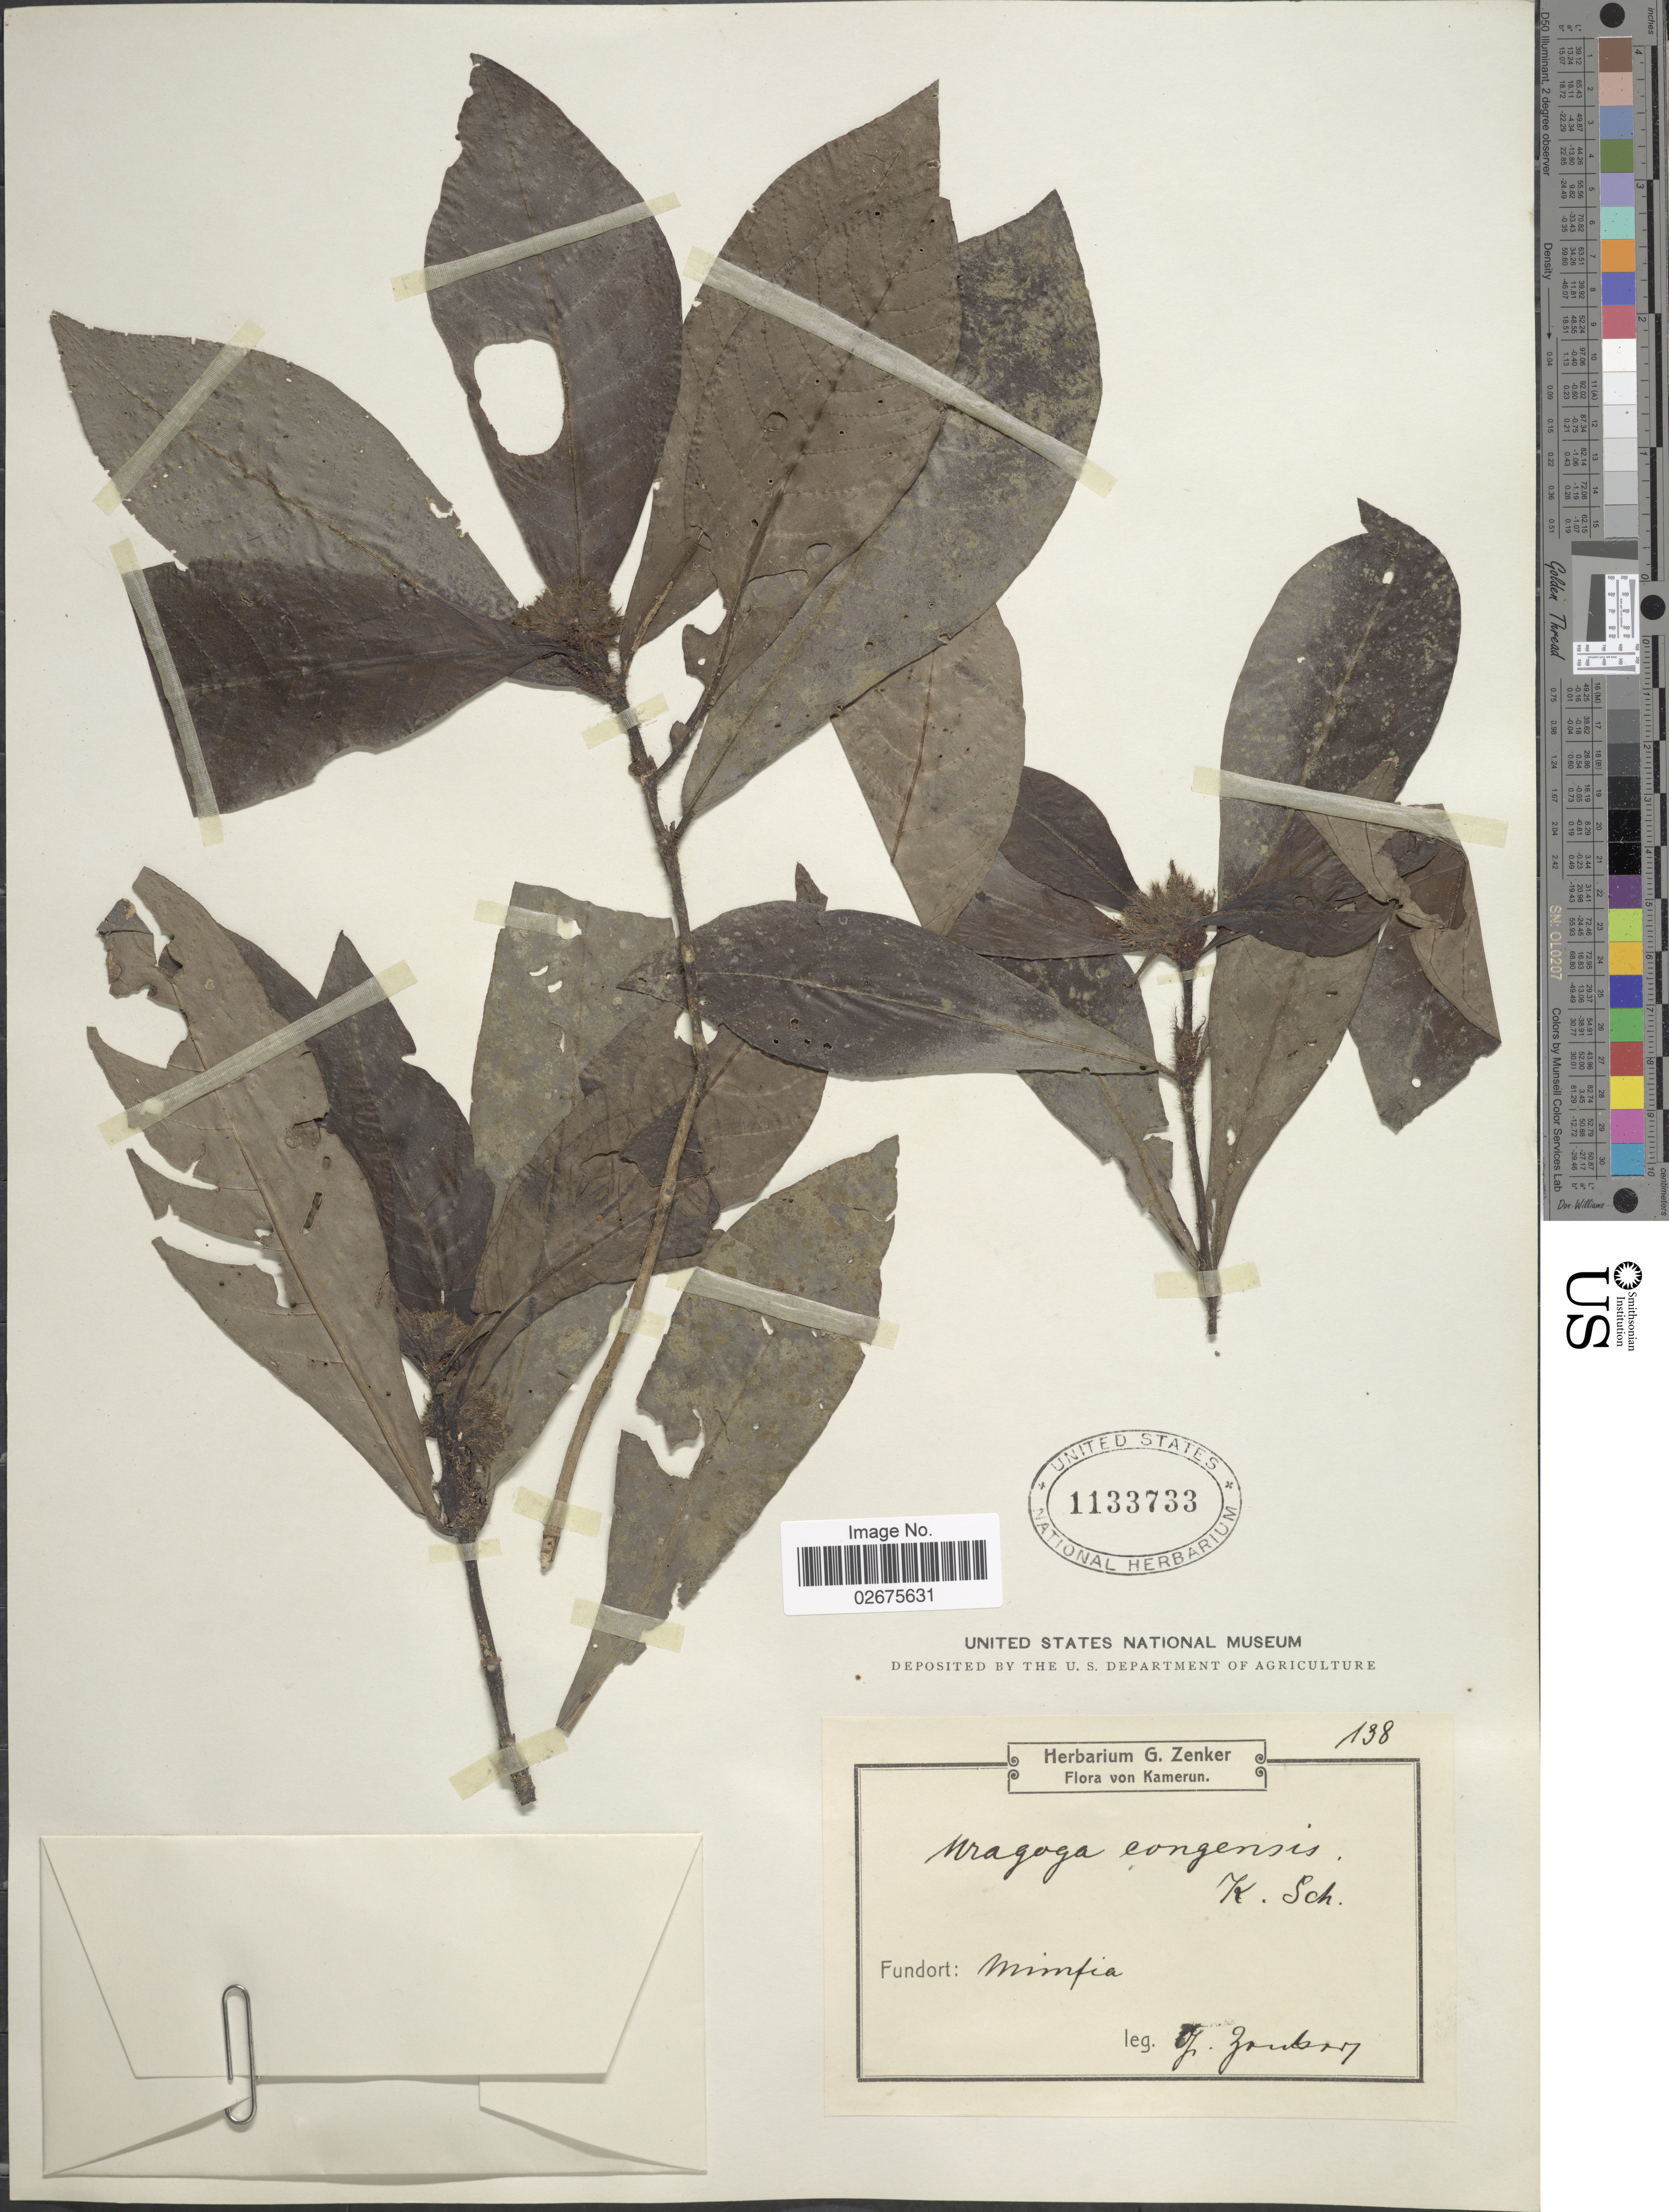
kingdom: Plantae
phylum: Tracheophyta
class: Magnoliopsida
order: Gentianales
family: Rubiaceae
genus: Uragoga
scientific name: Uragoga congensis K. Schum. sp. nov. ined.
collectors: G. A. Zenker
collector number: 138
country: Cameroon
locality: Kamerun, Mimfia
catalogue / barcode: US 1133733